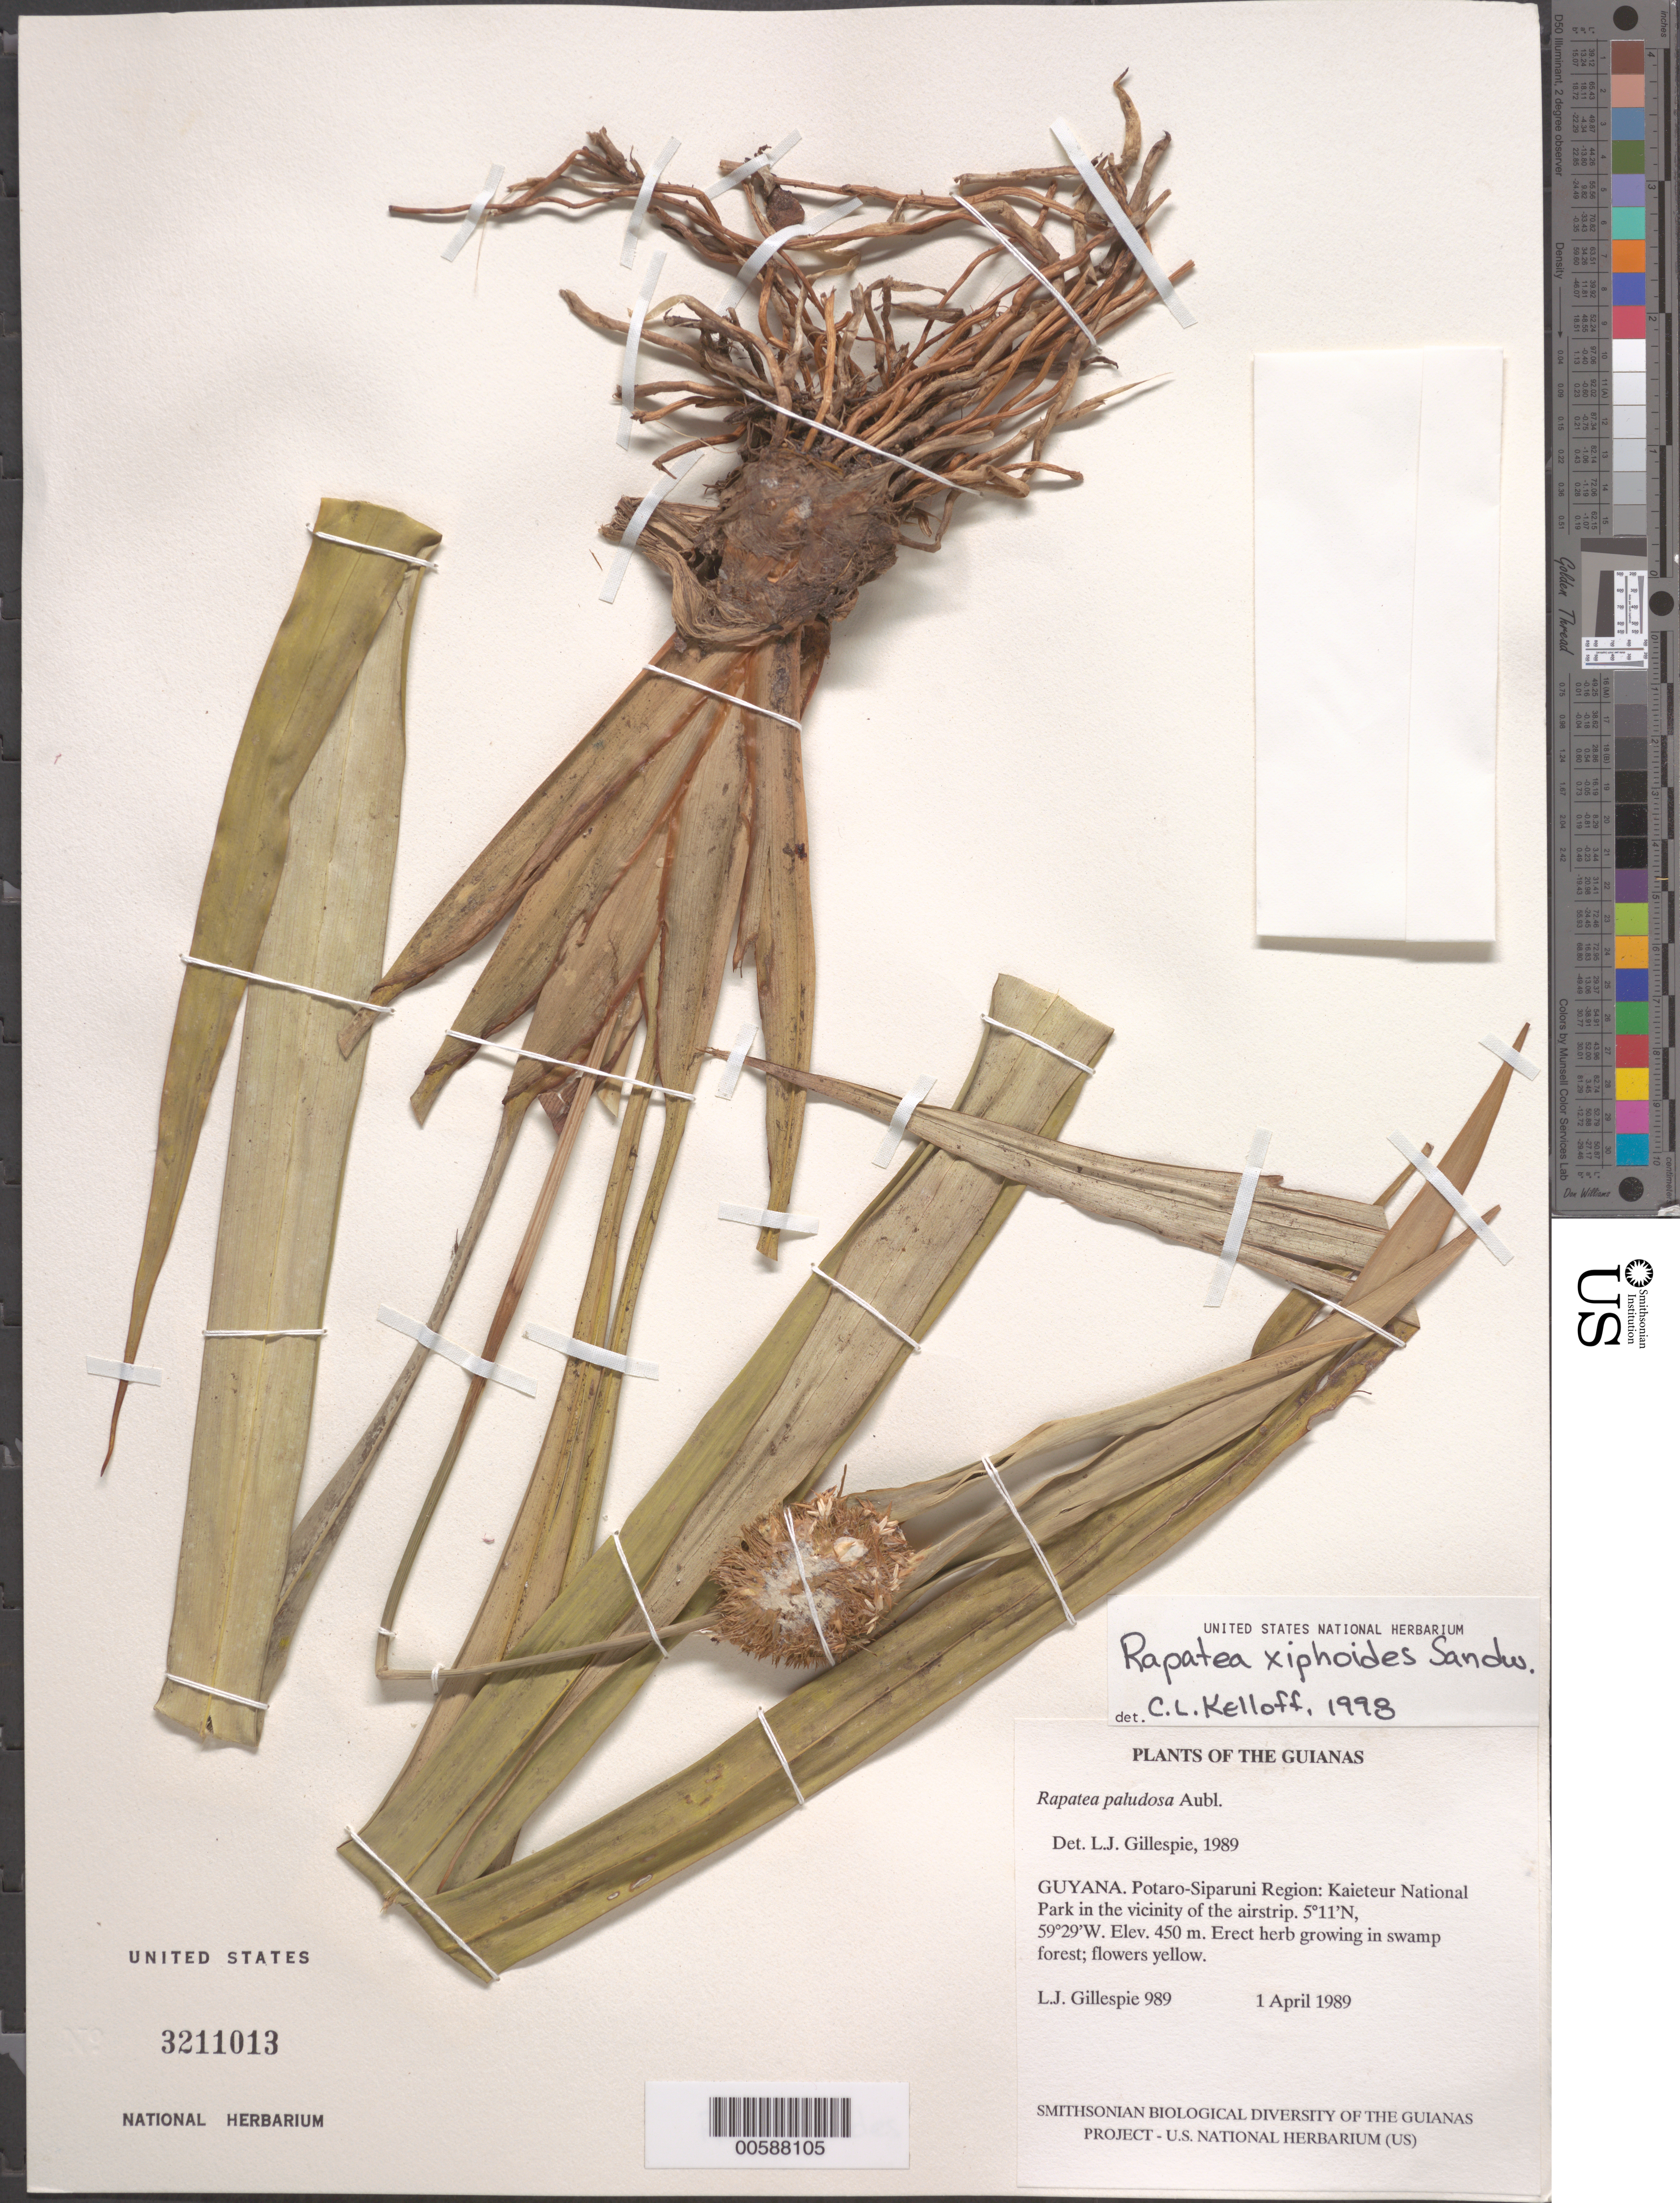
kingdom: Plantae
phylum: Tracheophyta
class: Liliopsida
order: Poales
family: Rapateaceae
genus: Rapatea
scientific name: Rapatea xiphoides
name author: Sandwith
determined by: Kelloff, Carol L., (US), Smithsonian Institution - National Museum of Natural History (UNITED STATES)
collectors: L. J. Gillespie & H. Persaud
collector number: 989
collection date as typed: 1 April 1989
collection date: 1989-04-01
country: Guyana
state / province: Potaro-Siparuni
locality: Kaieteur National Park in the vicinity of the airstrip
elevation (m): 450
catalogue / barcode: US 3211013